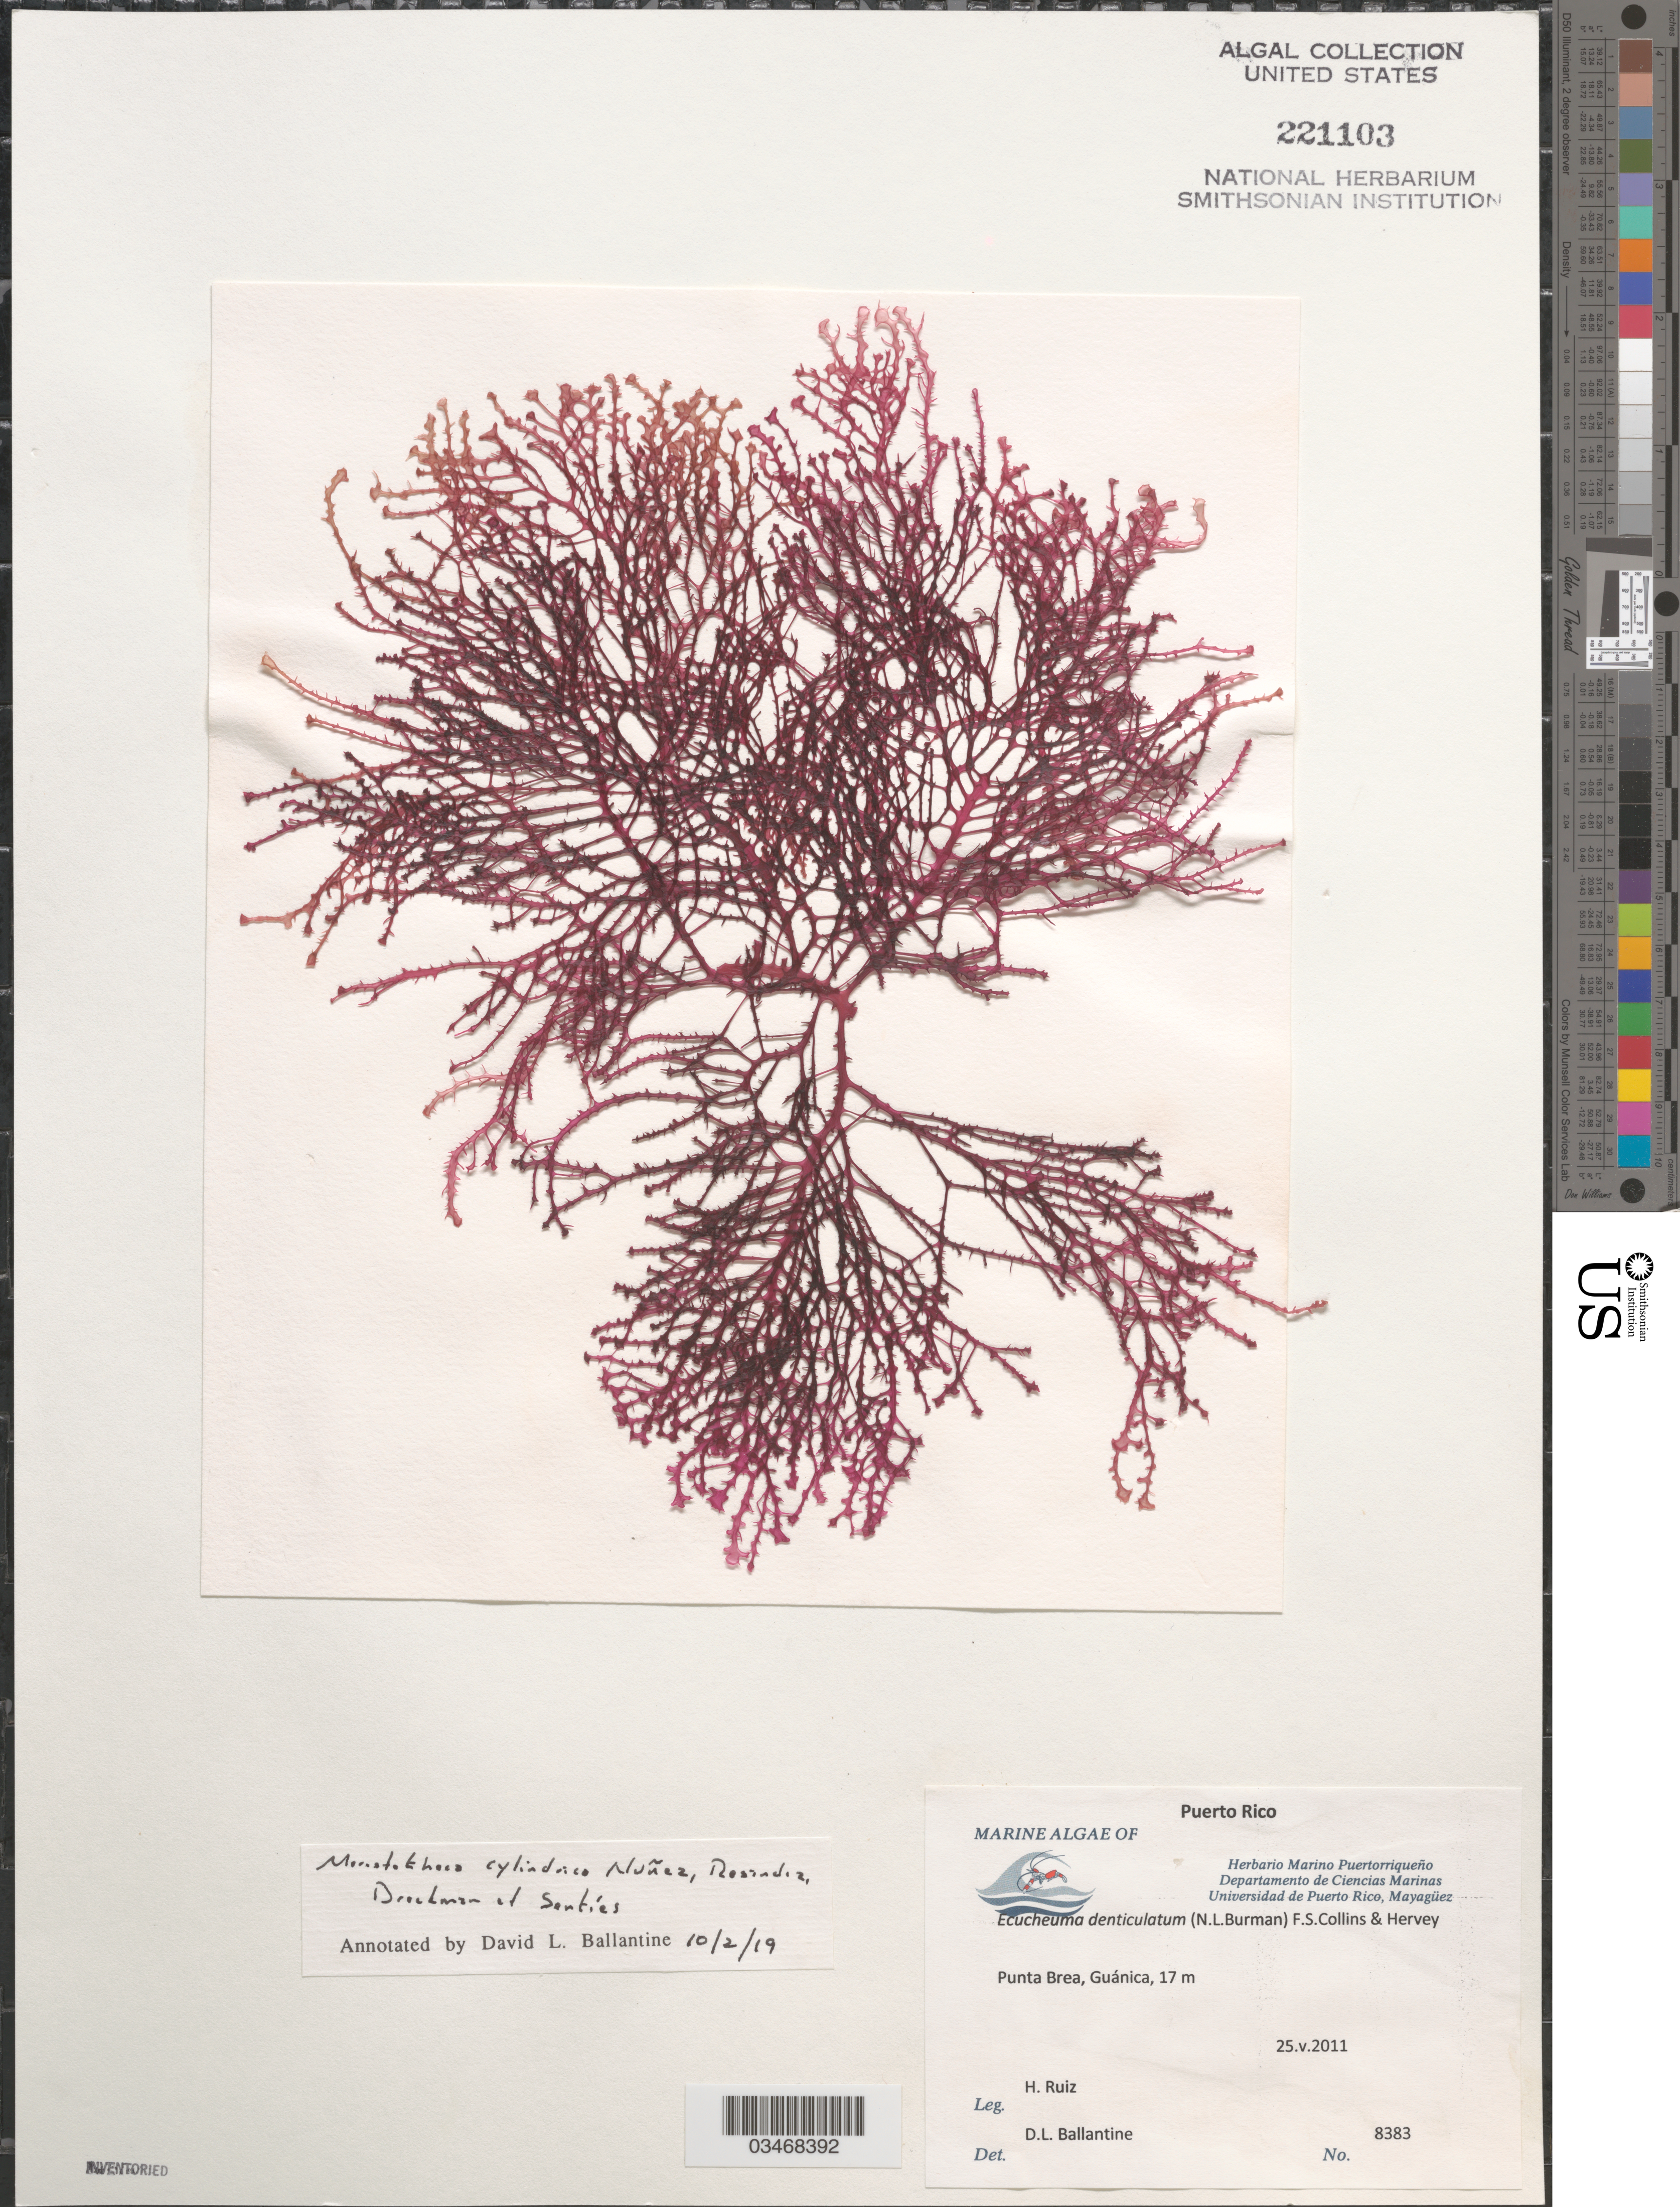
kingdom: Plantae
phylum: Rhodophyta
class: Florideophyceae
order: Gigartinales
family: Solieriaceae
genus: Meristotheca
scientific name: Meristotheca cylindrica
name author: M.L. Núñez-Resendiz et al.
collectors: H. Ruiz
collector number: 8383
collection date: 2011-05-25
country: Puerto Rico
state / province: Guánica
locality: Punta Brea.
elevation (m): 17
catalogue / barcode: US 221103